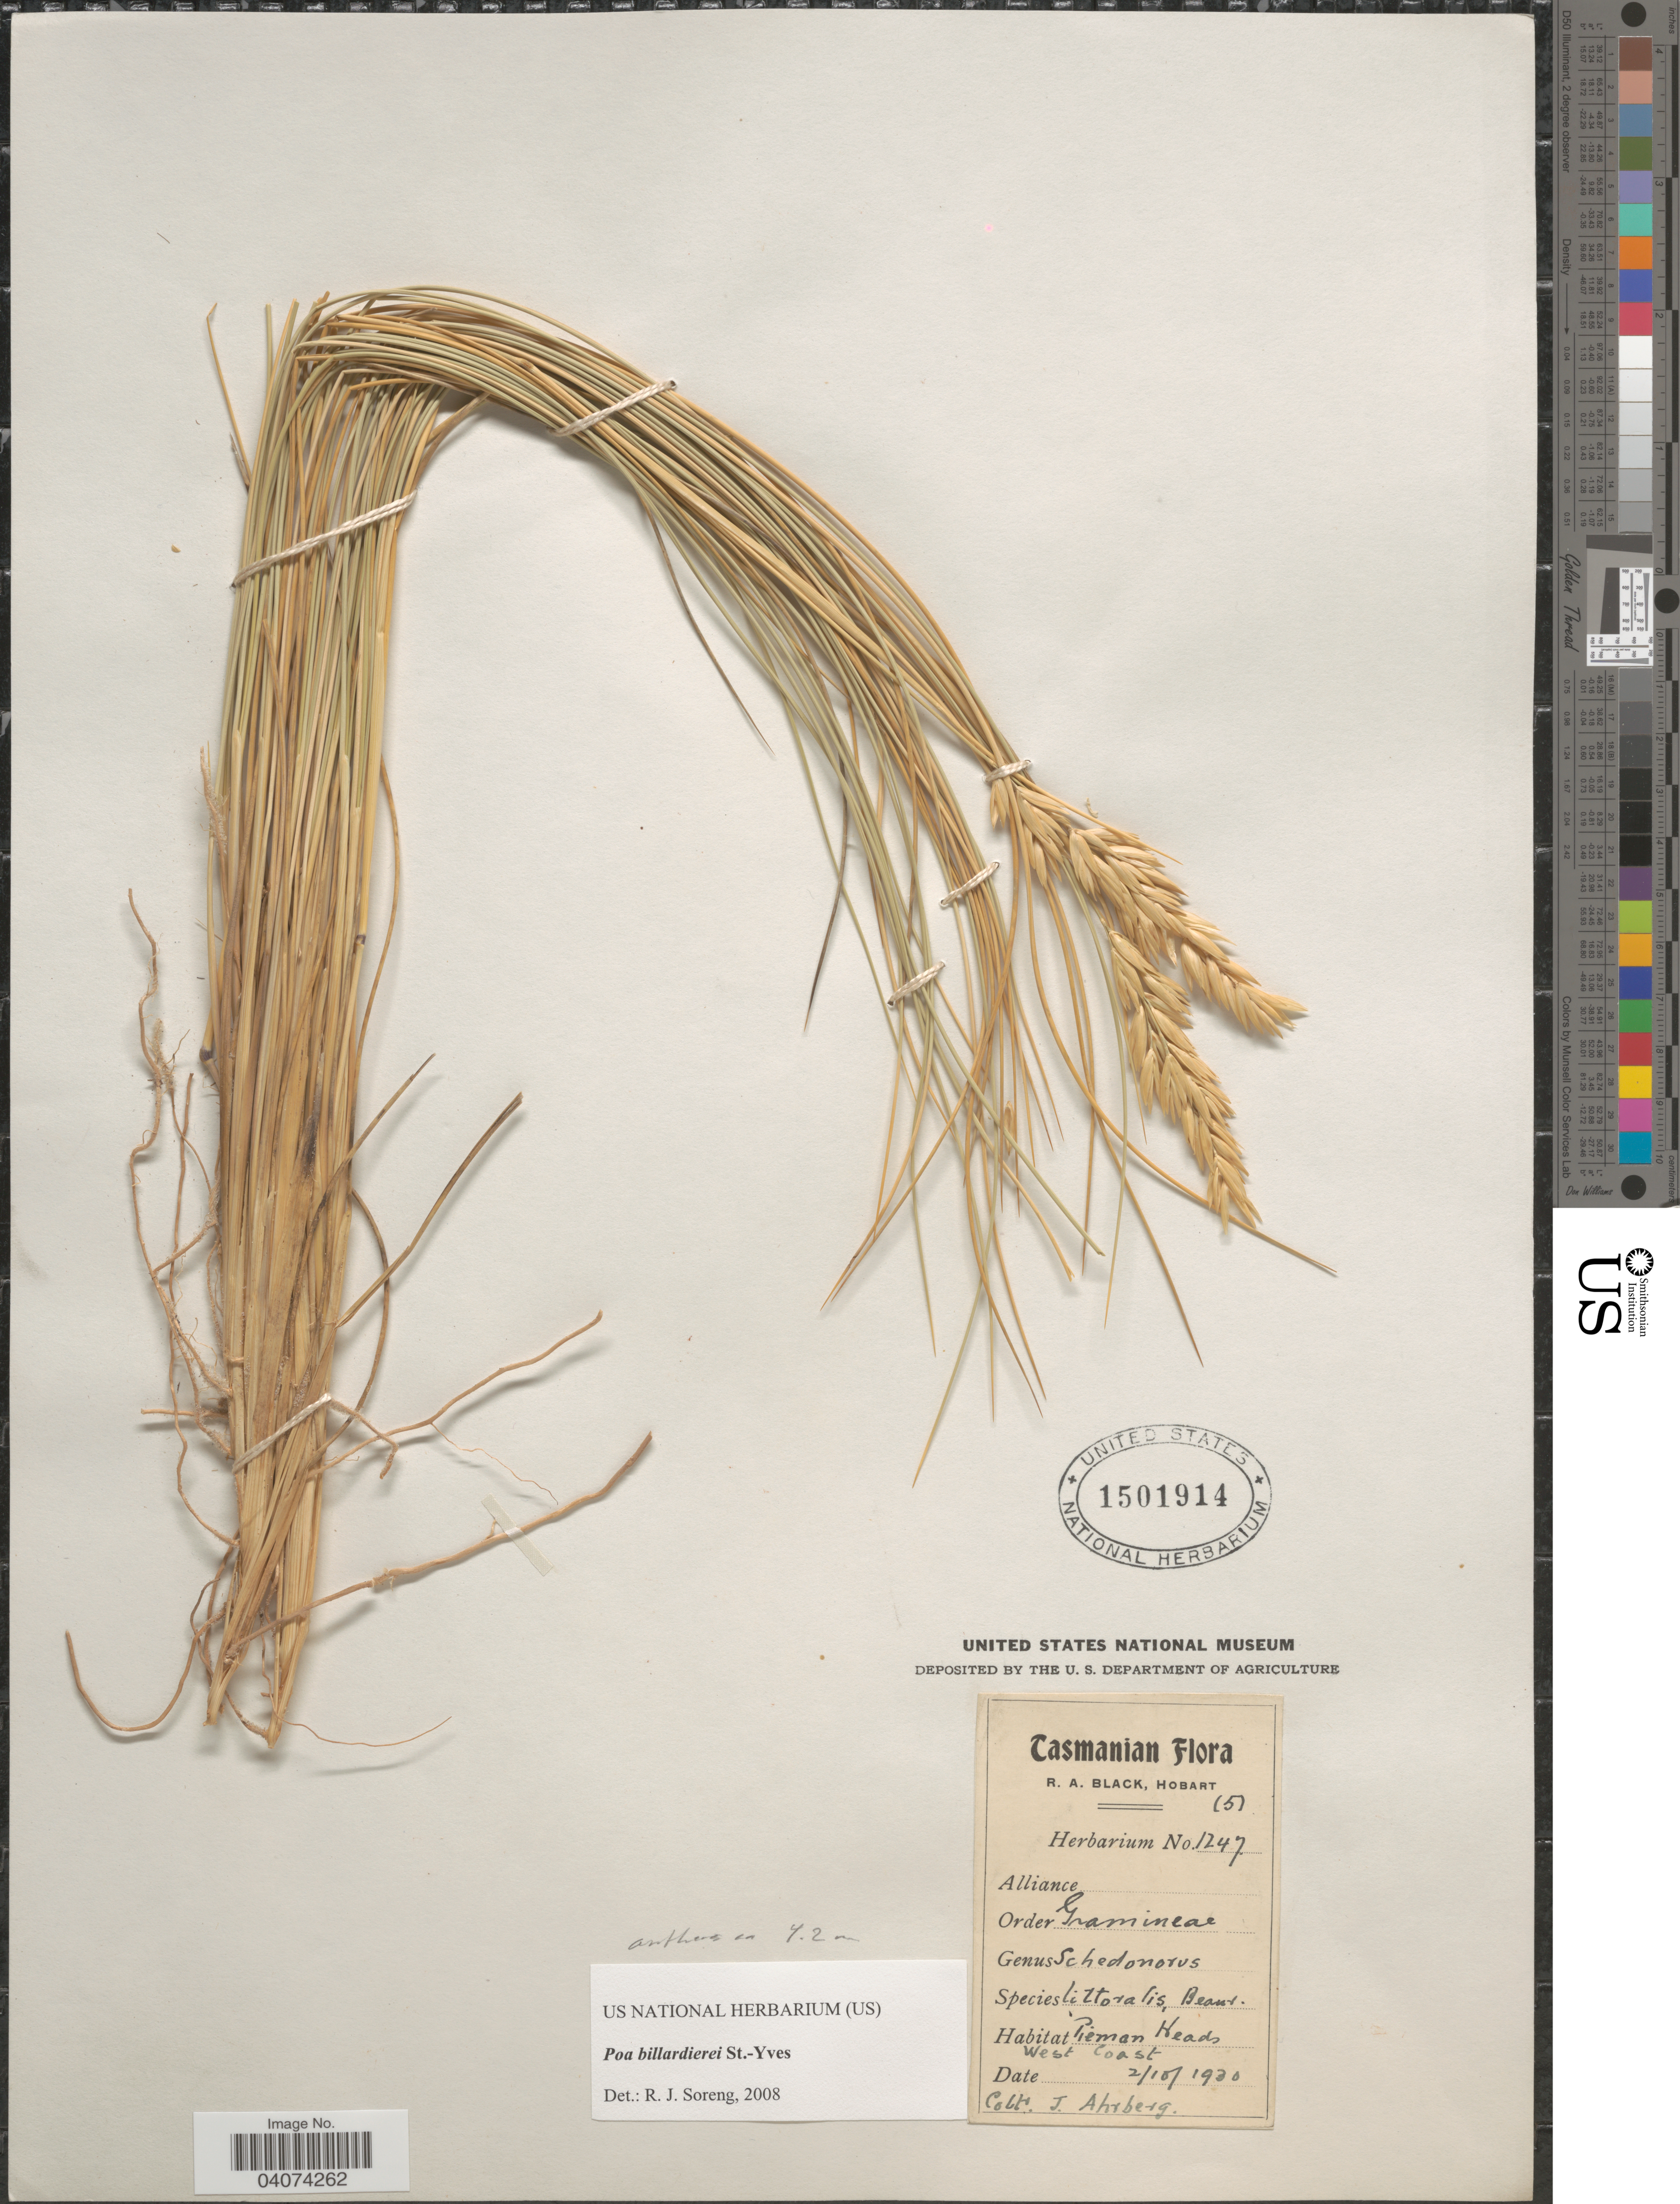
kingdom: Plantae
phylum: Tracheophyta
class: Liliopsida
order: Poales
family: Poaceae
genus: Poa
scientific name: Poa billardierei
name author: (Spreng.) St.-Yves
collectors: J. Ahrberg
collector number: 1247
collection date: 1930-10-02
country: Australia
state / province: Tasmania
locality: Pieman Heads. West Coast.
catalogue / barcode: US 1501914